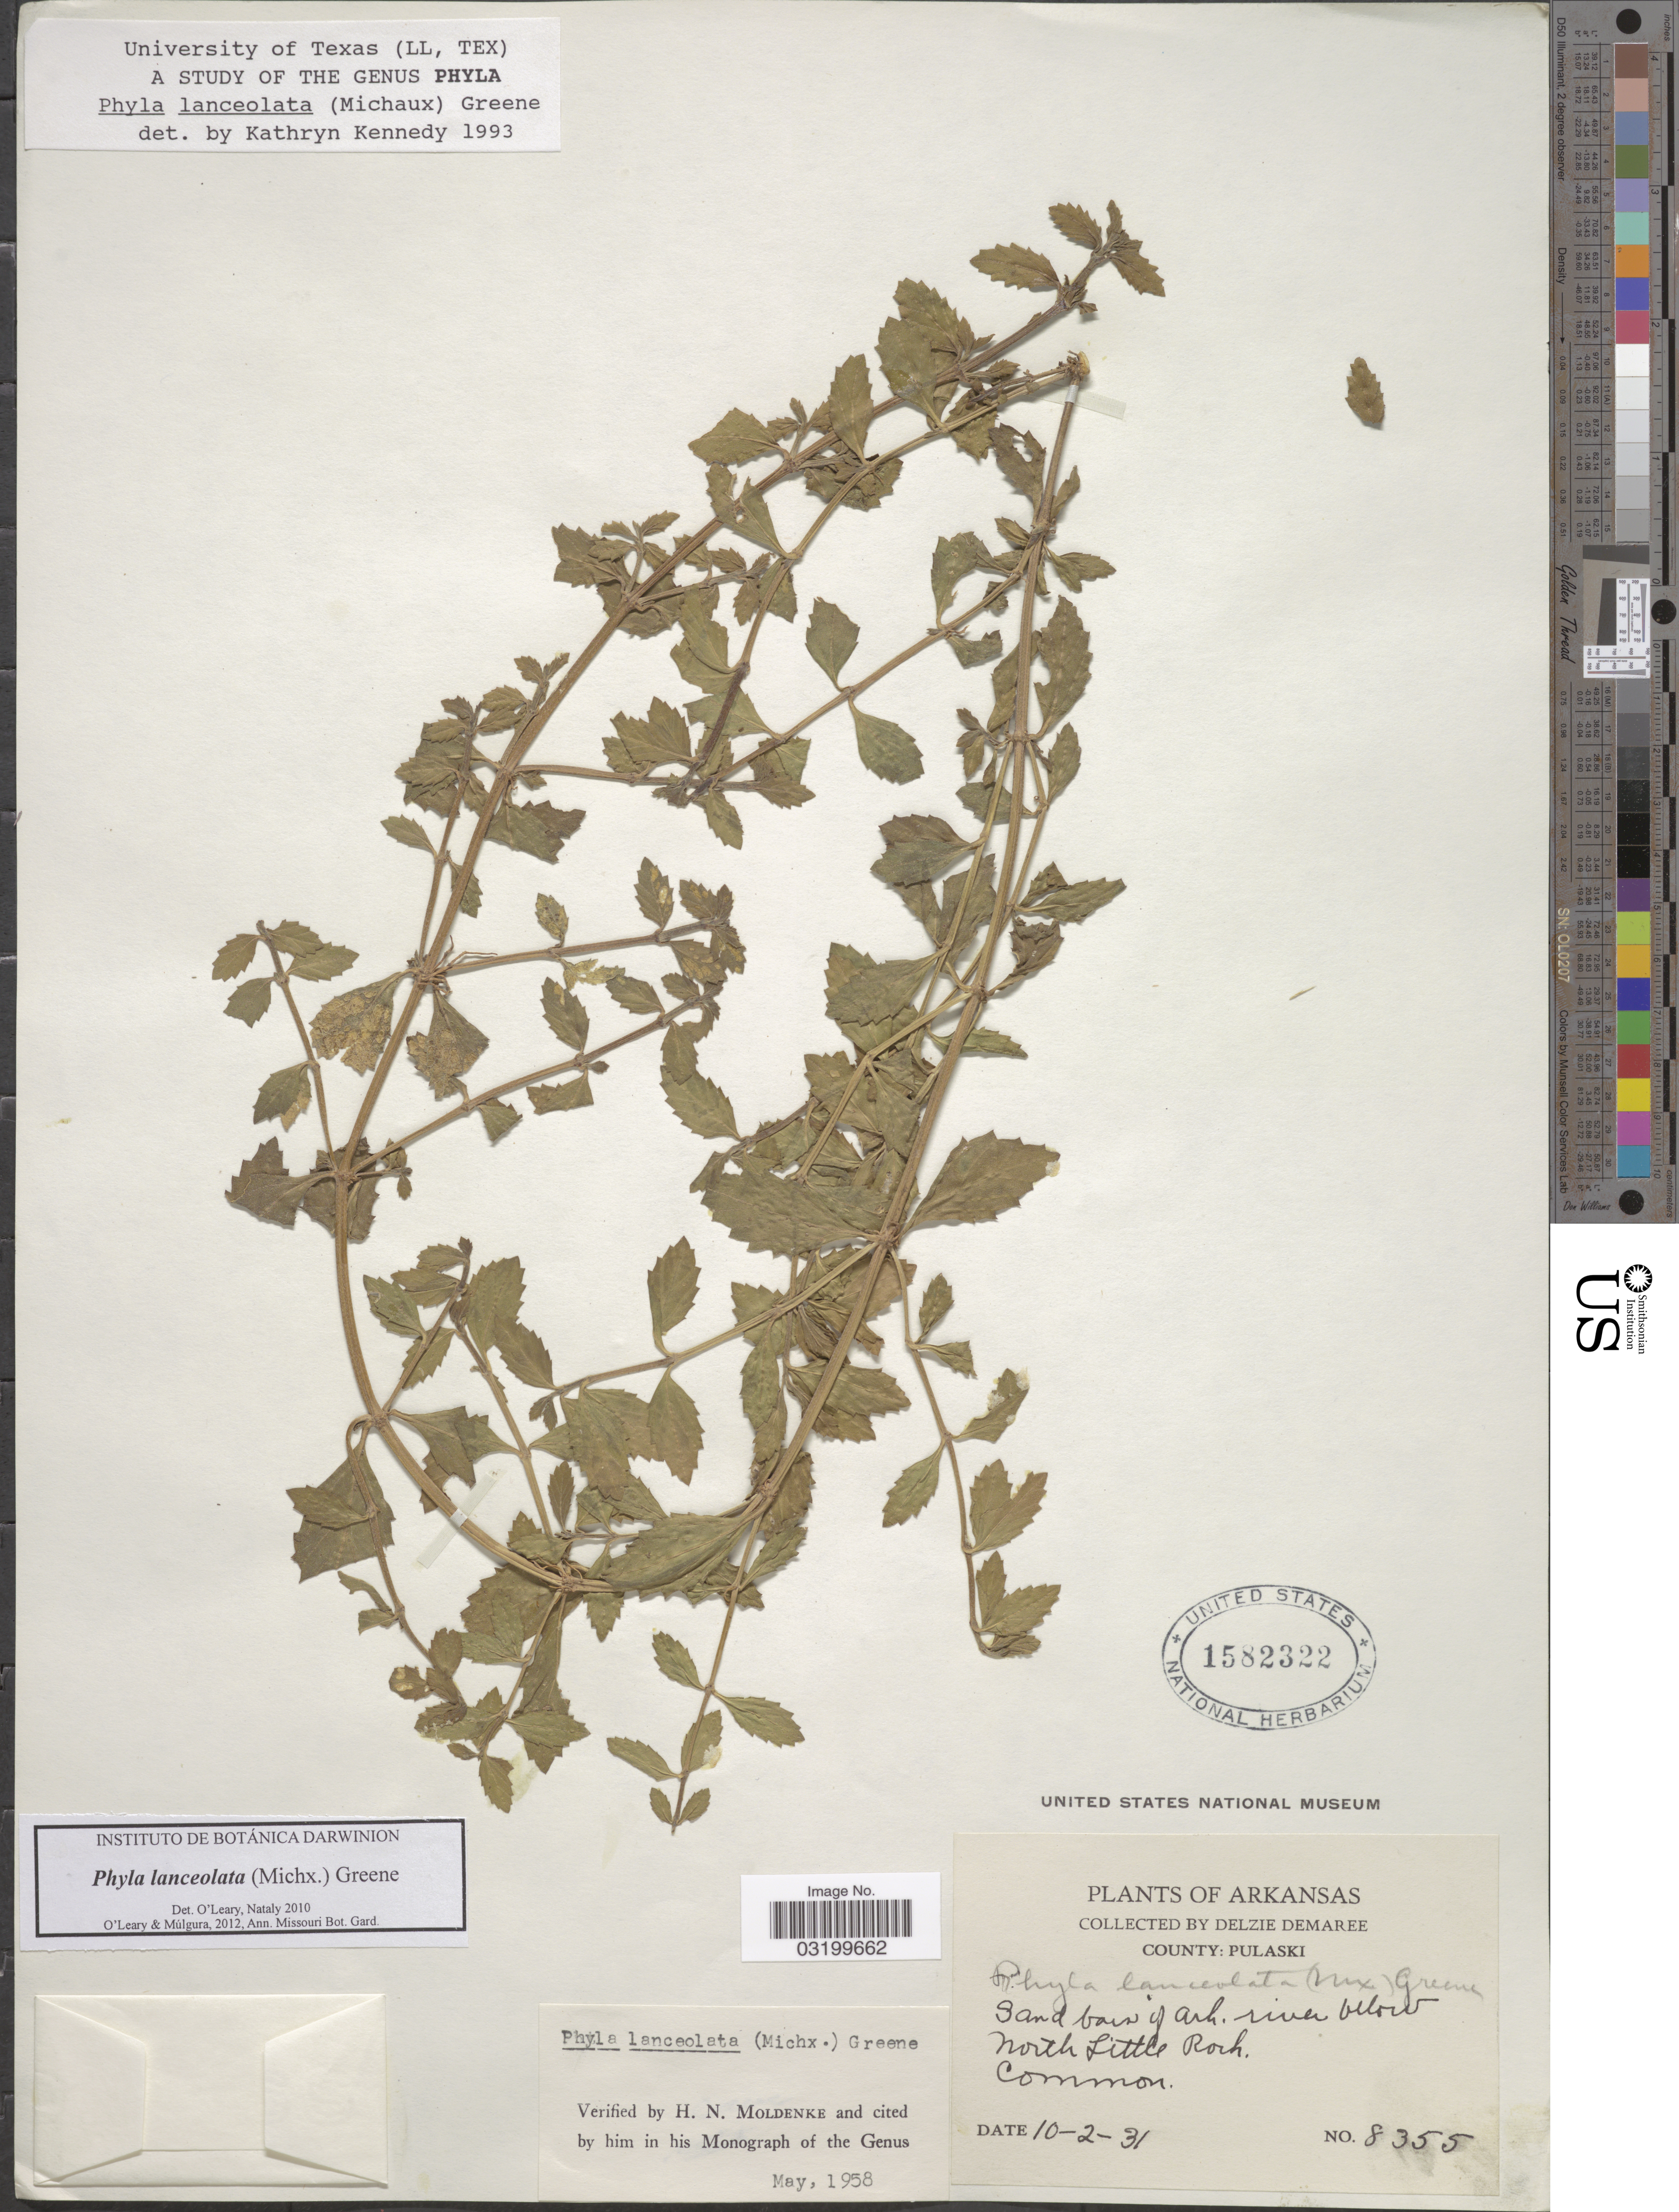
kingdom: Plantae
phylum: Tracheophyta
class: Magnoliopsida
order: Lamiales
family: Verbenaceae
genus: Phyla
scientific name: Phyla lanceolata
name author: (Michx.) Greene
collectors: D. Demaree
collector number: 8355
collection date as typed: Transcribed d/m/y: 2/10/31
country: United States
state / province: Arkansas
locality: County: Pulaski. Sand bars of Ark. river below North Little Rock.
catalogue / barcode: US 1582322